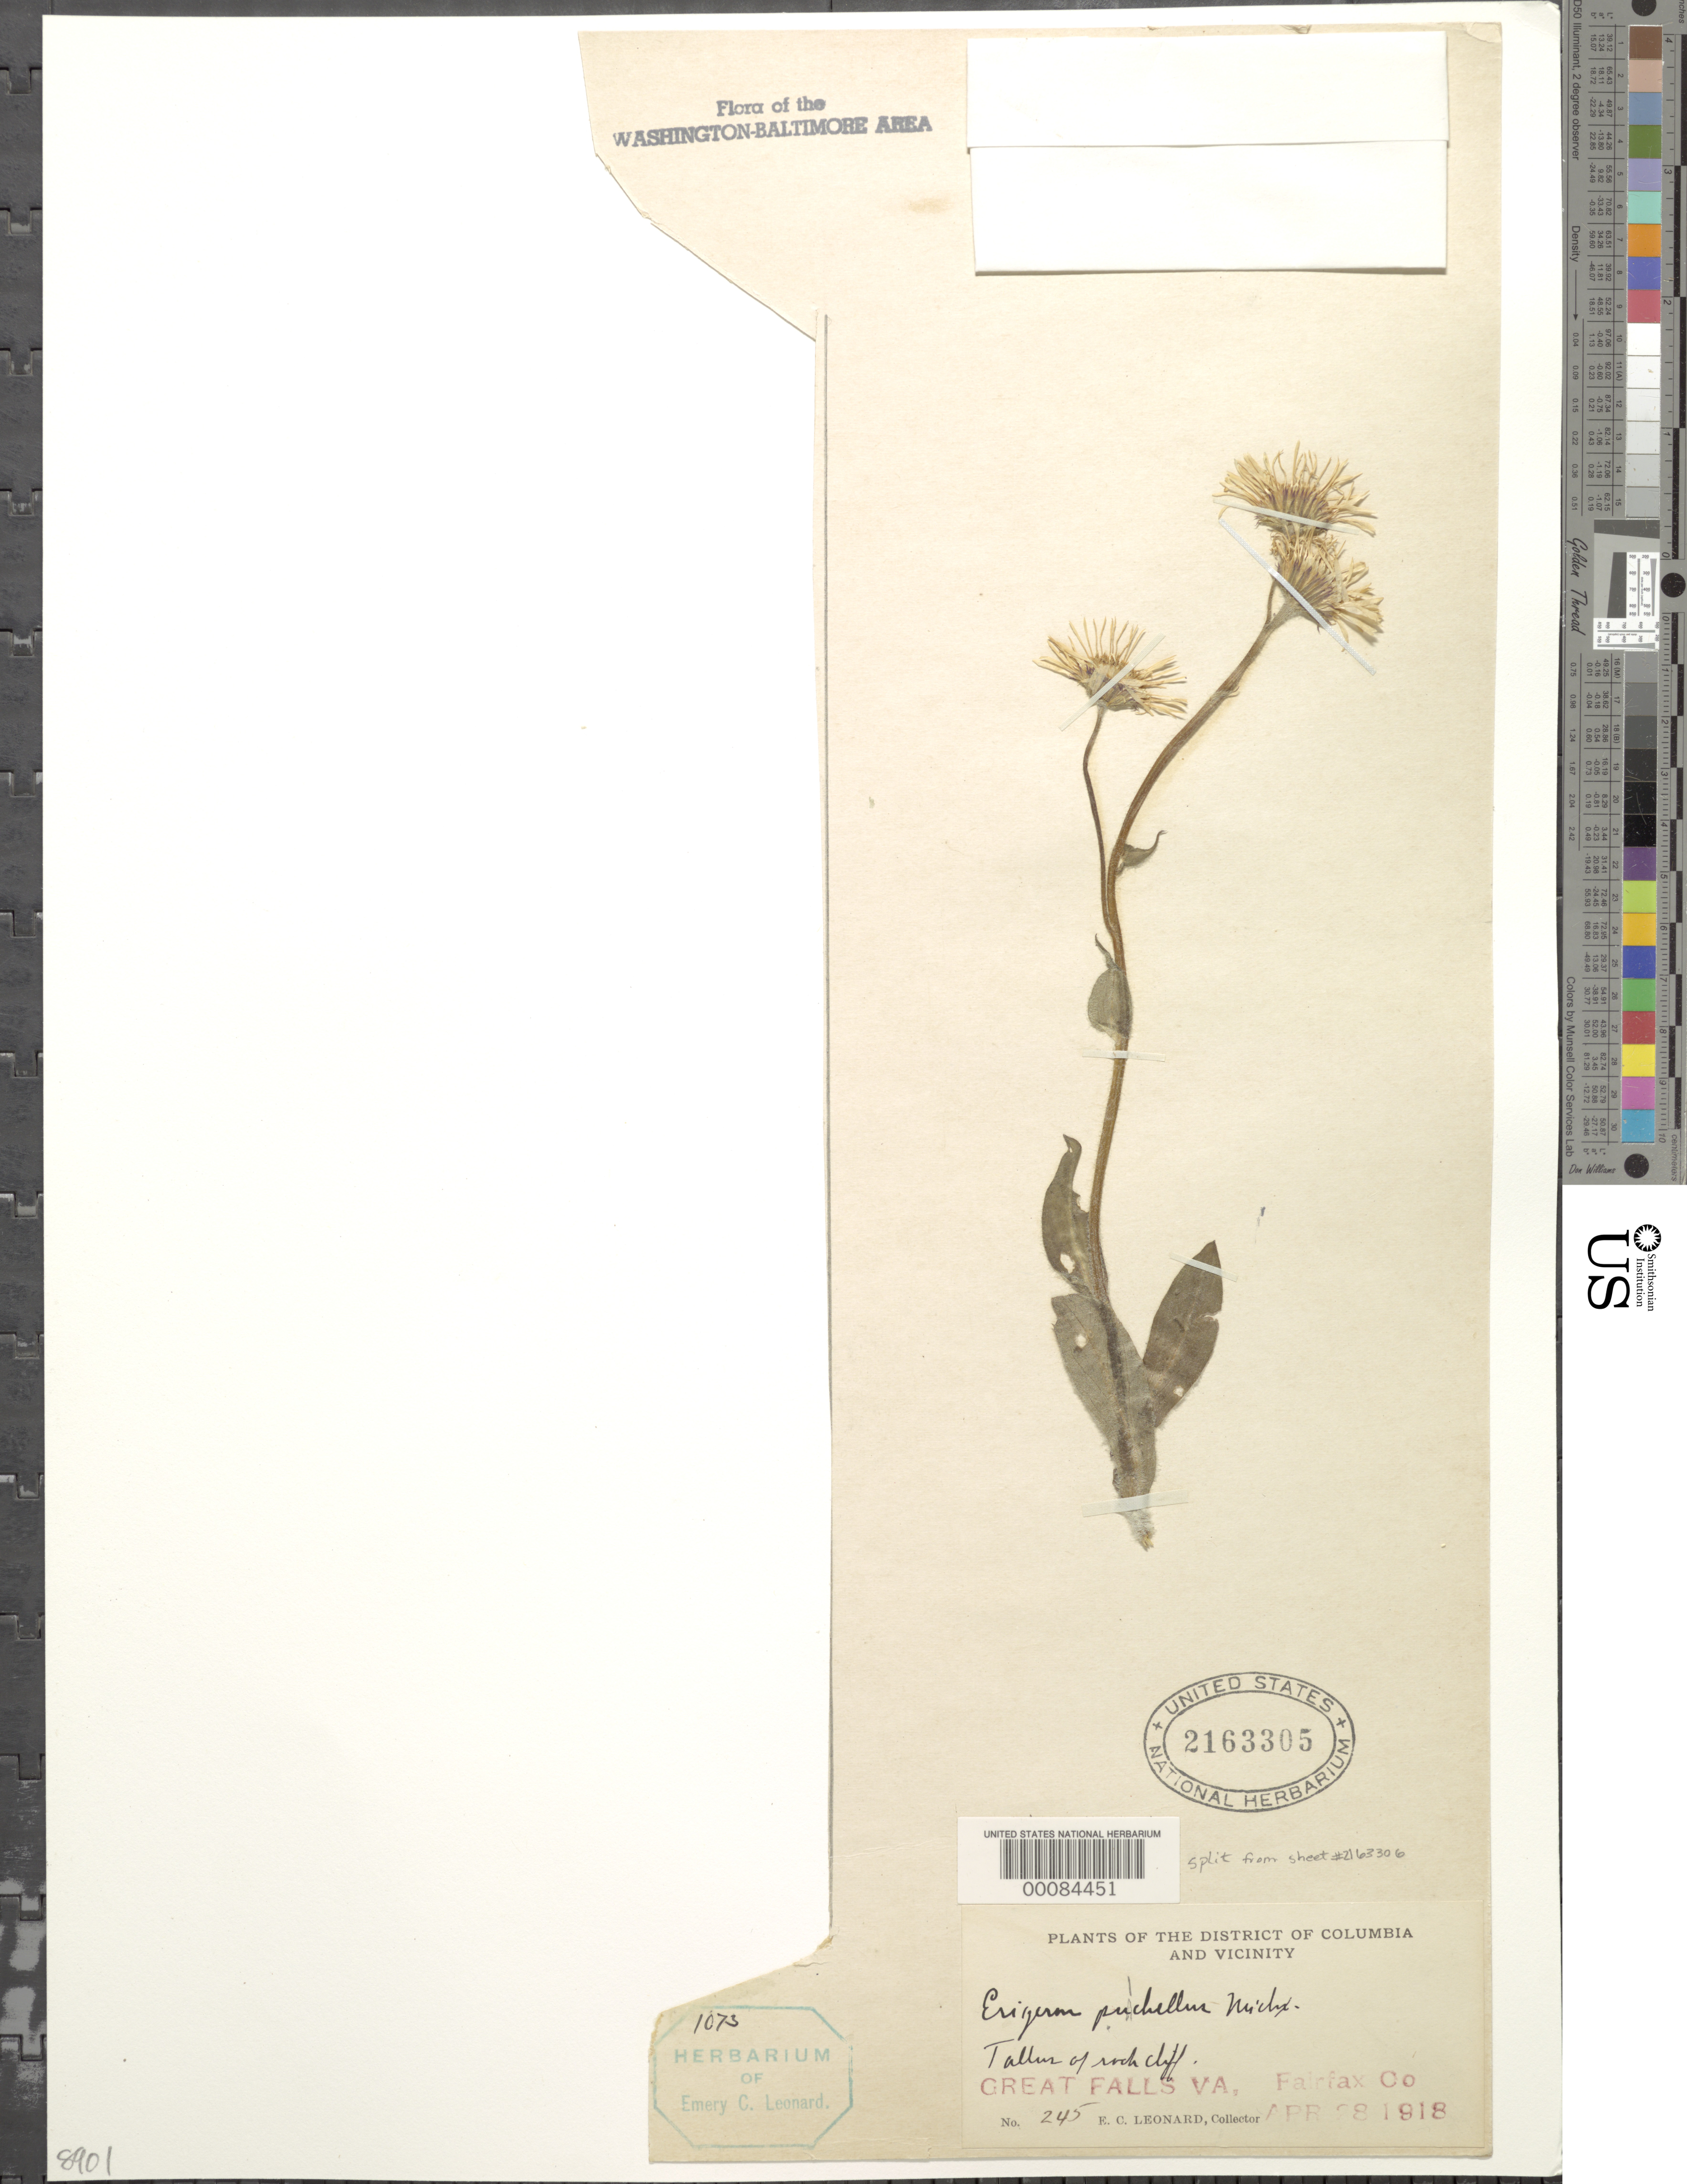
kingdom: Plantae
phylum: Tracheophyta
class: Magnoliopsida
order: Asterales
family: Asteraceae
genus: Erigeron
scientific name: Erigeron pulchellus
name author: Michx.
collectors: E. C. Leonard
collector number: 245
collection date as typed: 28 Apr 1918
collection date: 1918-04-28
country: United States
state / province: Virginia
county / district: Fairfax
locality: Great Falls C. & O. Canal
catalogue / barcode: US 2163305